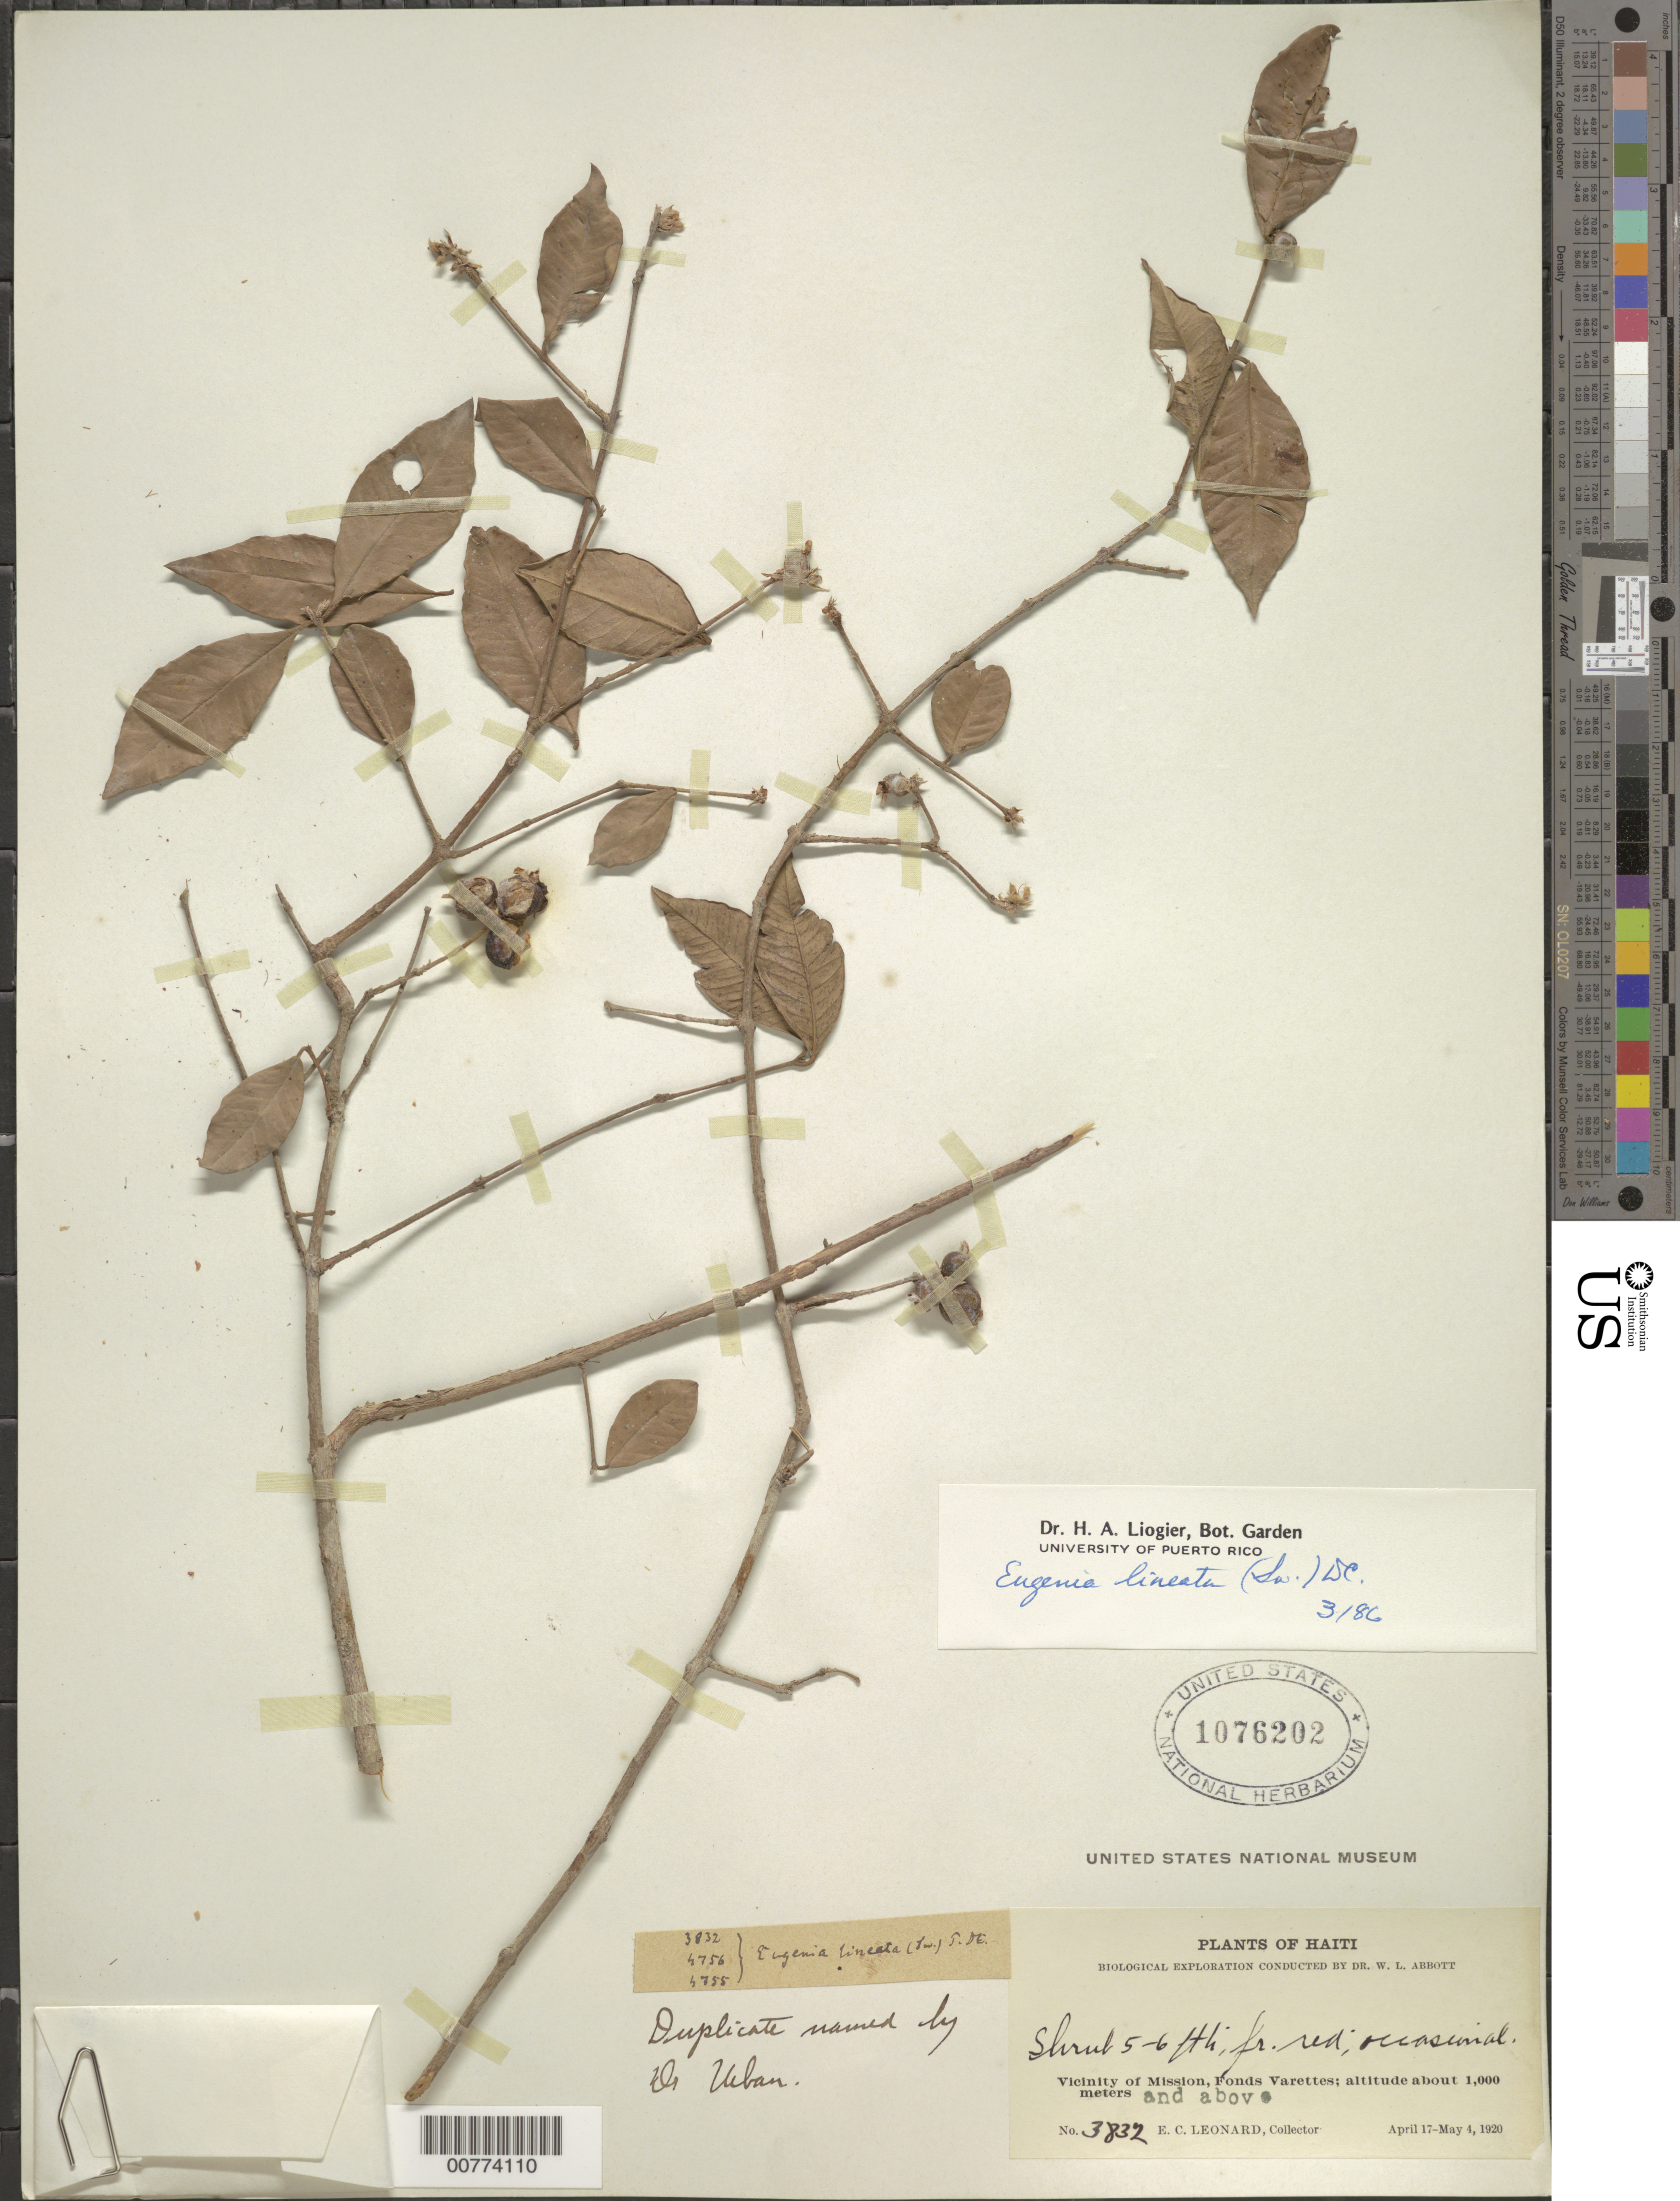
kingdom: Plantae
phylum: Tracheophyta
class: Magnoliopsida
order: Myrtales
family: Myrtaceae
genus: Eugenia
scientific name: Eugenia lineata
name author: (Sw.) DC.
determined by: Liogier, Alain H.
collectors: E. C. Leonard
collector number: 3832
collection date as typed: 17 Apr 1920 04 May 1920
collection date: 1920-04-17/1920-05-04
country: Haiti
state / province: Ouest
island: Hispaniola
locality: Fonds Varettes, vicinity of Mission.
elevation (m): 1000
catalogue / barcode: US 1076202